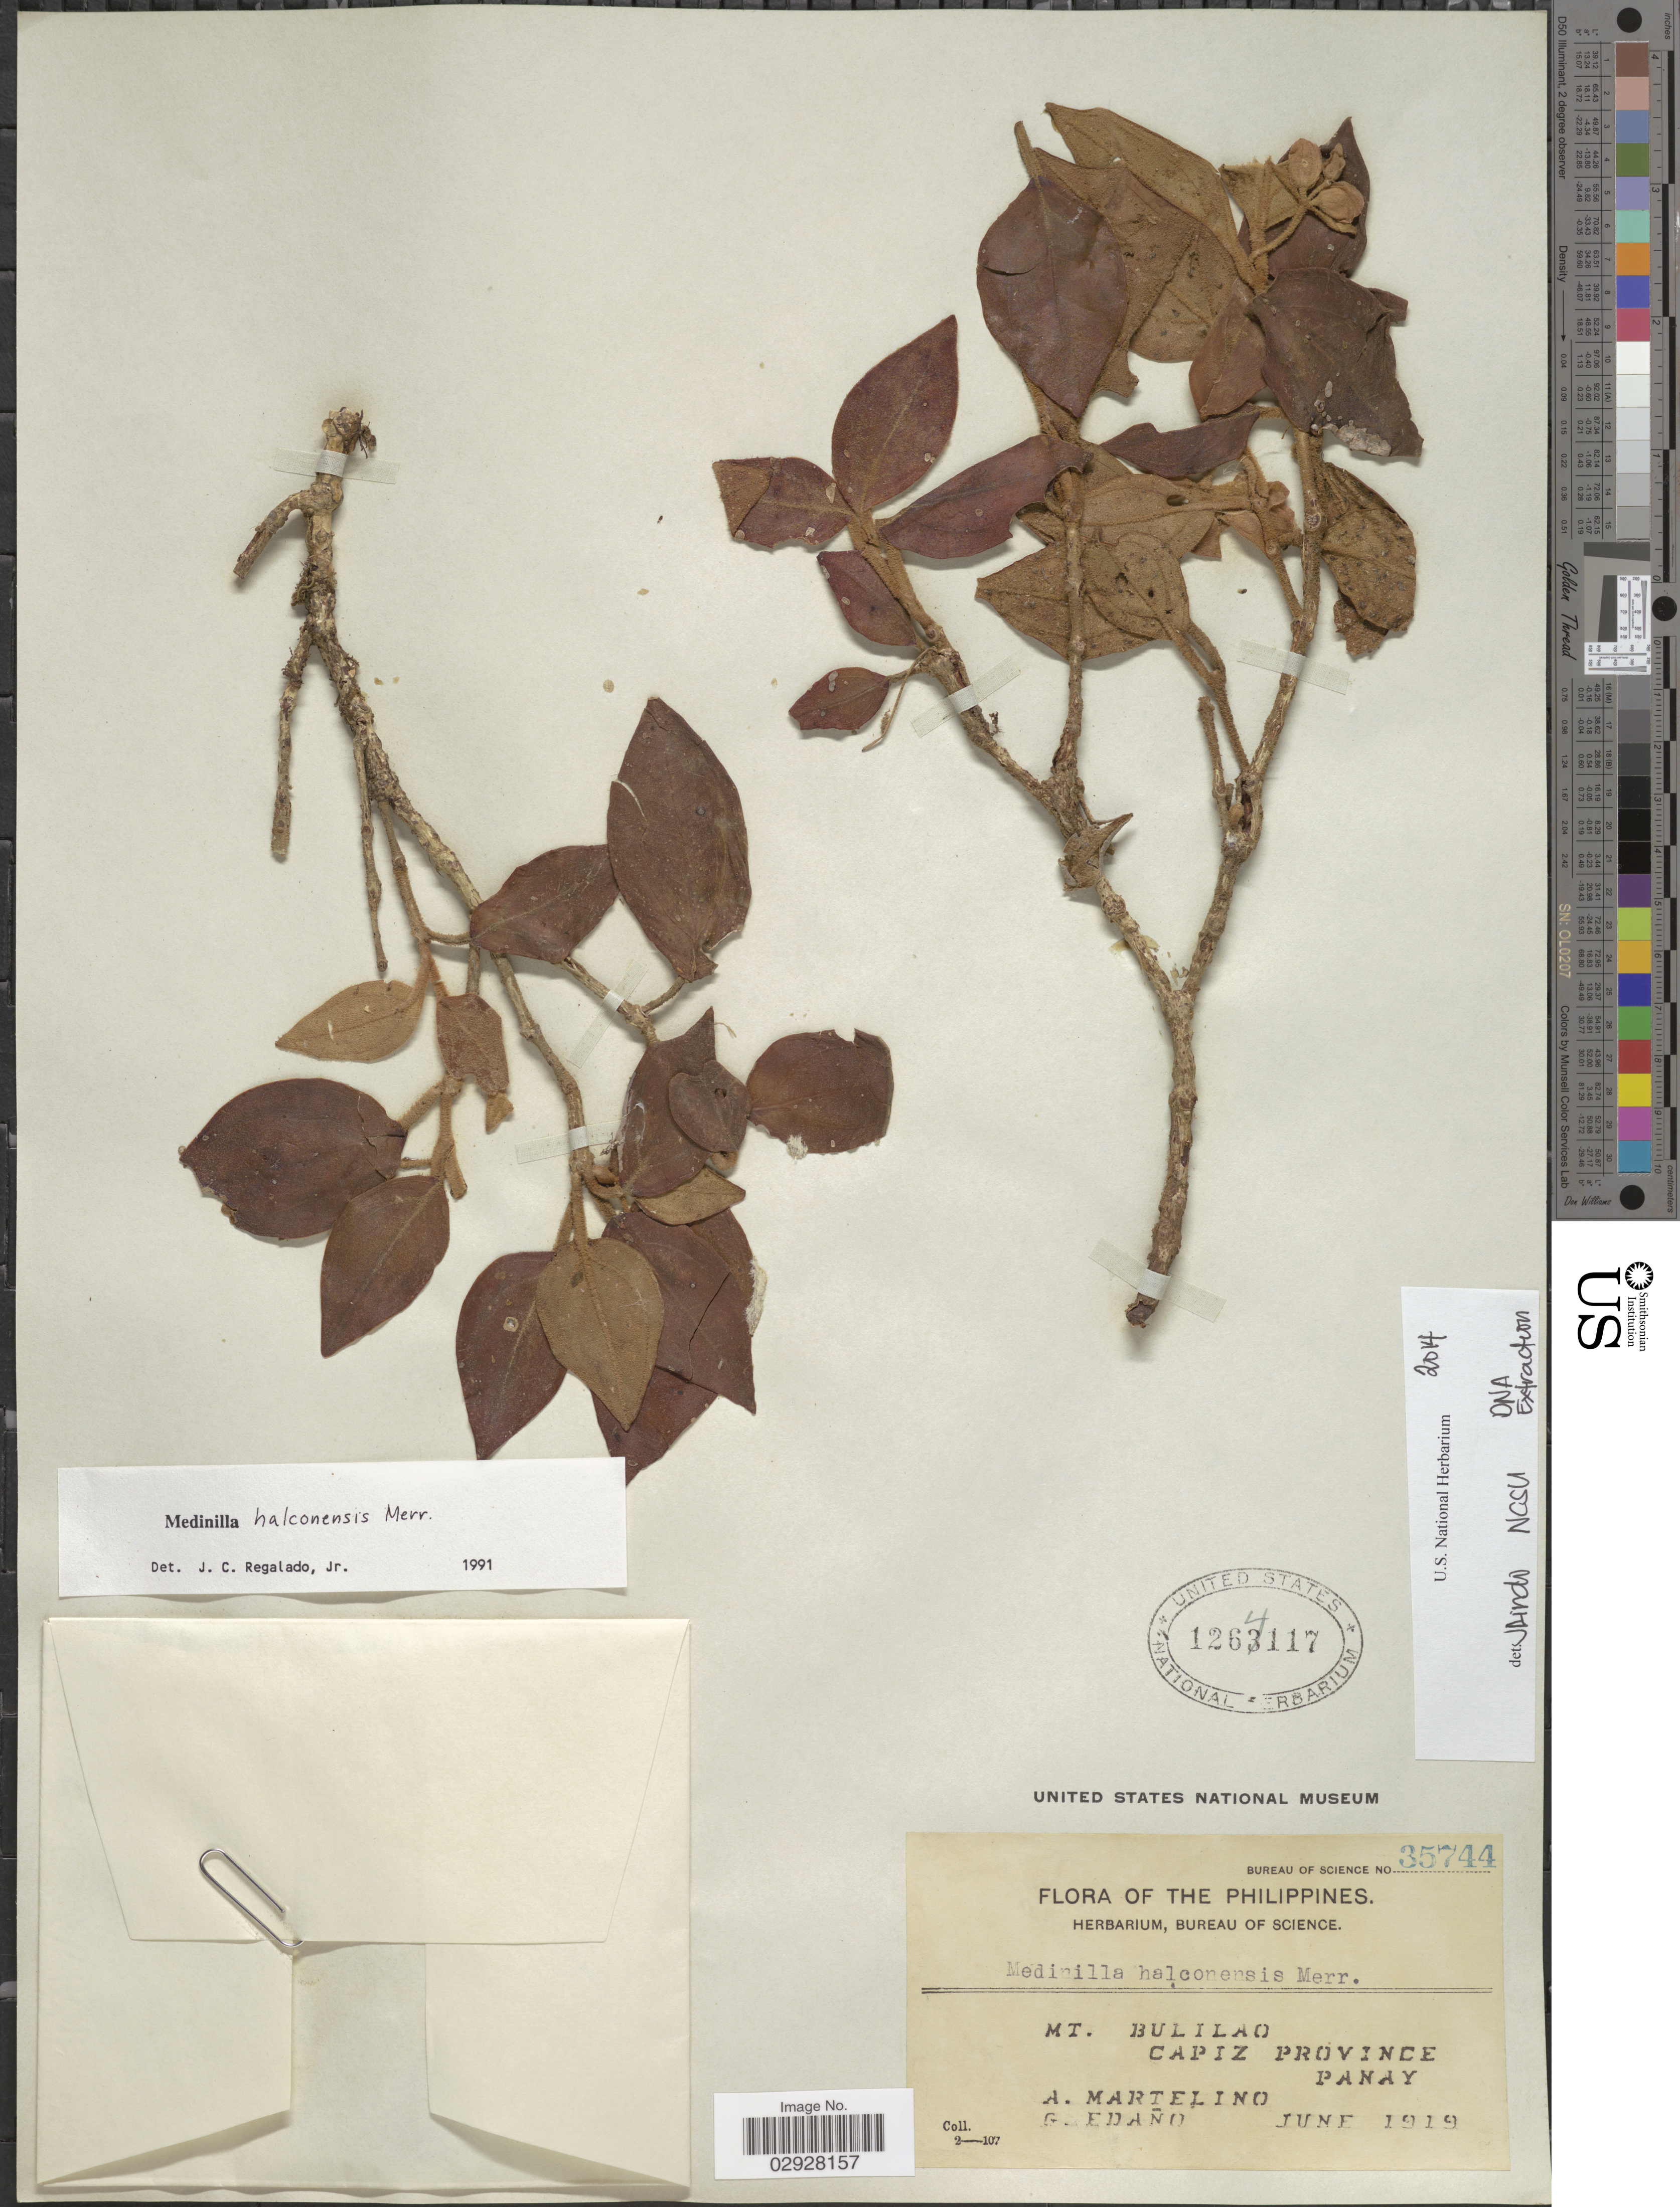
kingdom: Plantae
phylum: Tracheophyta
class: Magnoliopsida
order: Myrtales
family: Melastomataceae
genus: Medinilla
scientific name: Medinilla halconensis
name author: Merr.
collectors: A. Martelino & G. Edaño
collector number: Bureau of Science 35744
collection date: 1919-06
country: Philippines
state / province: Western Visayas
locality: Mt. Bulilao, Capiz Province, Panay.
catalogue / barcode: US 1264117